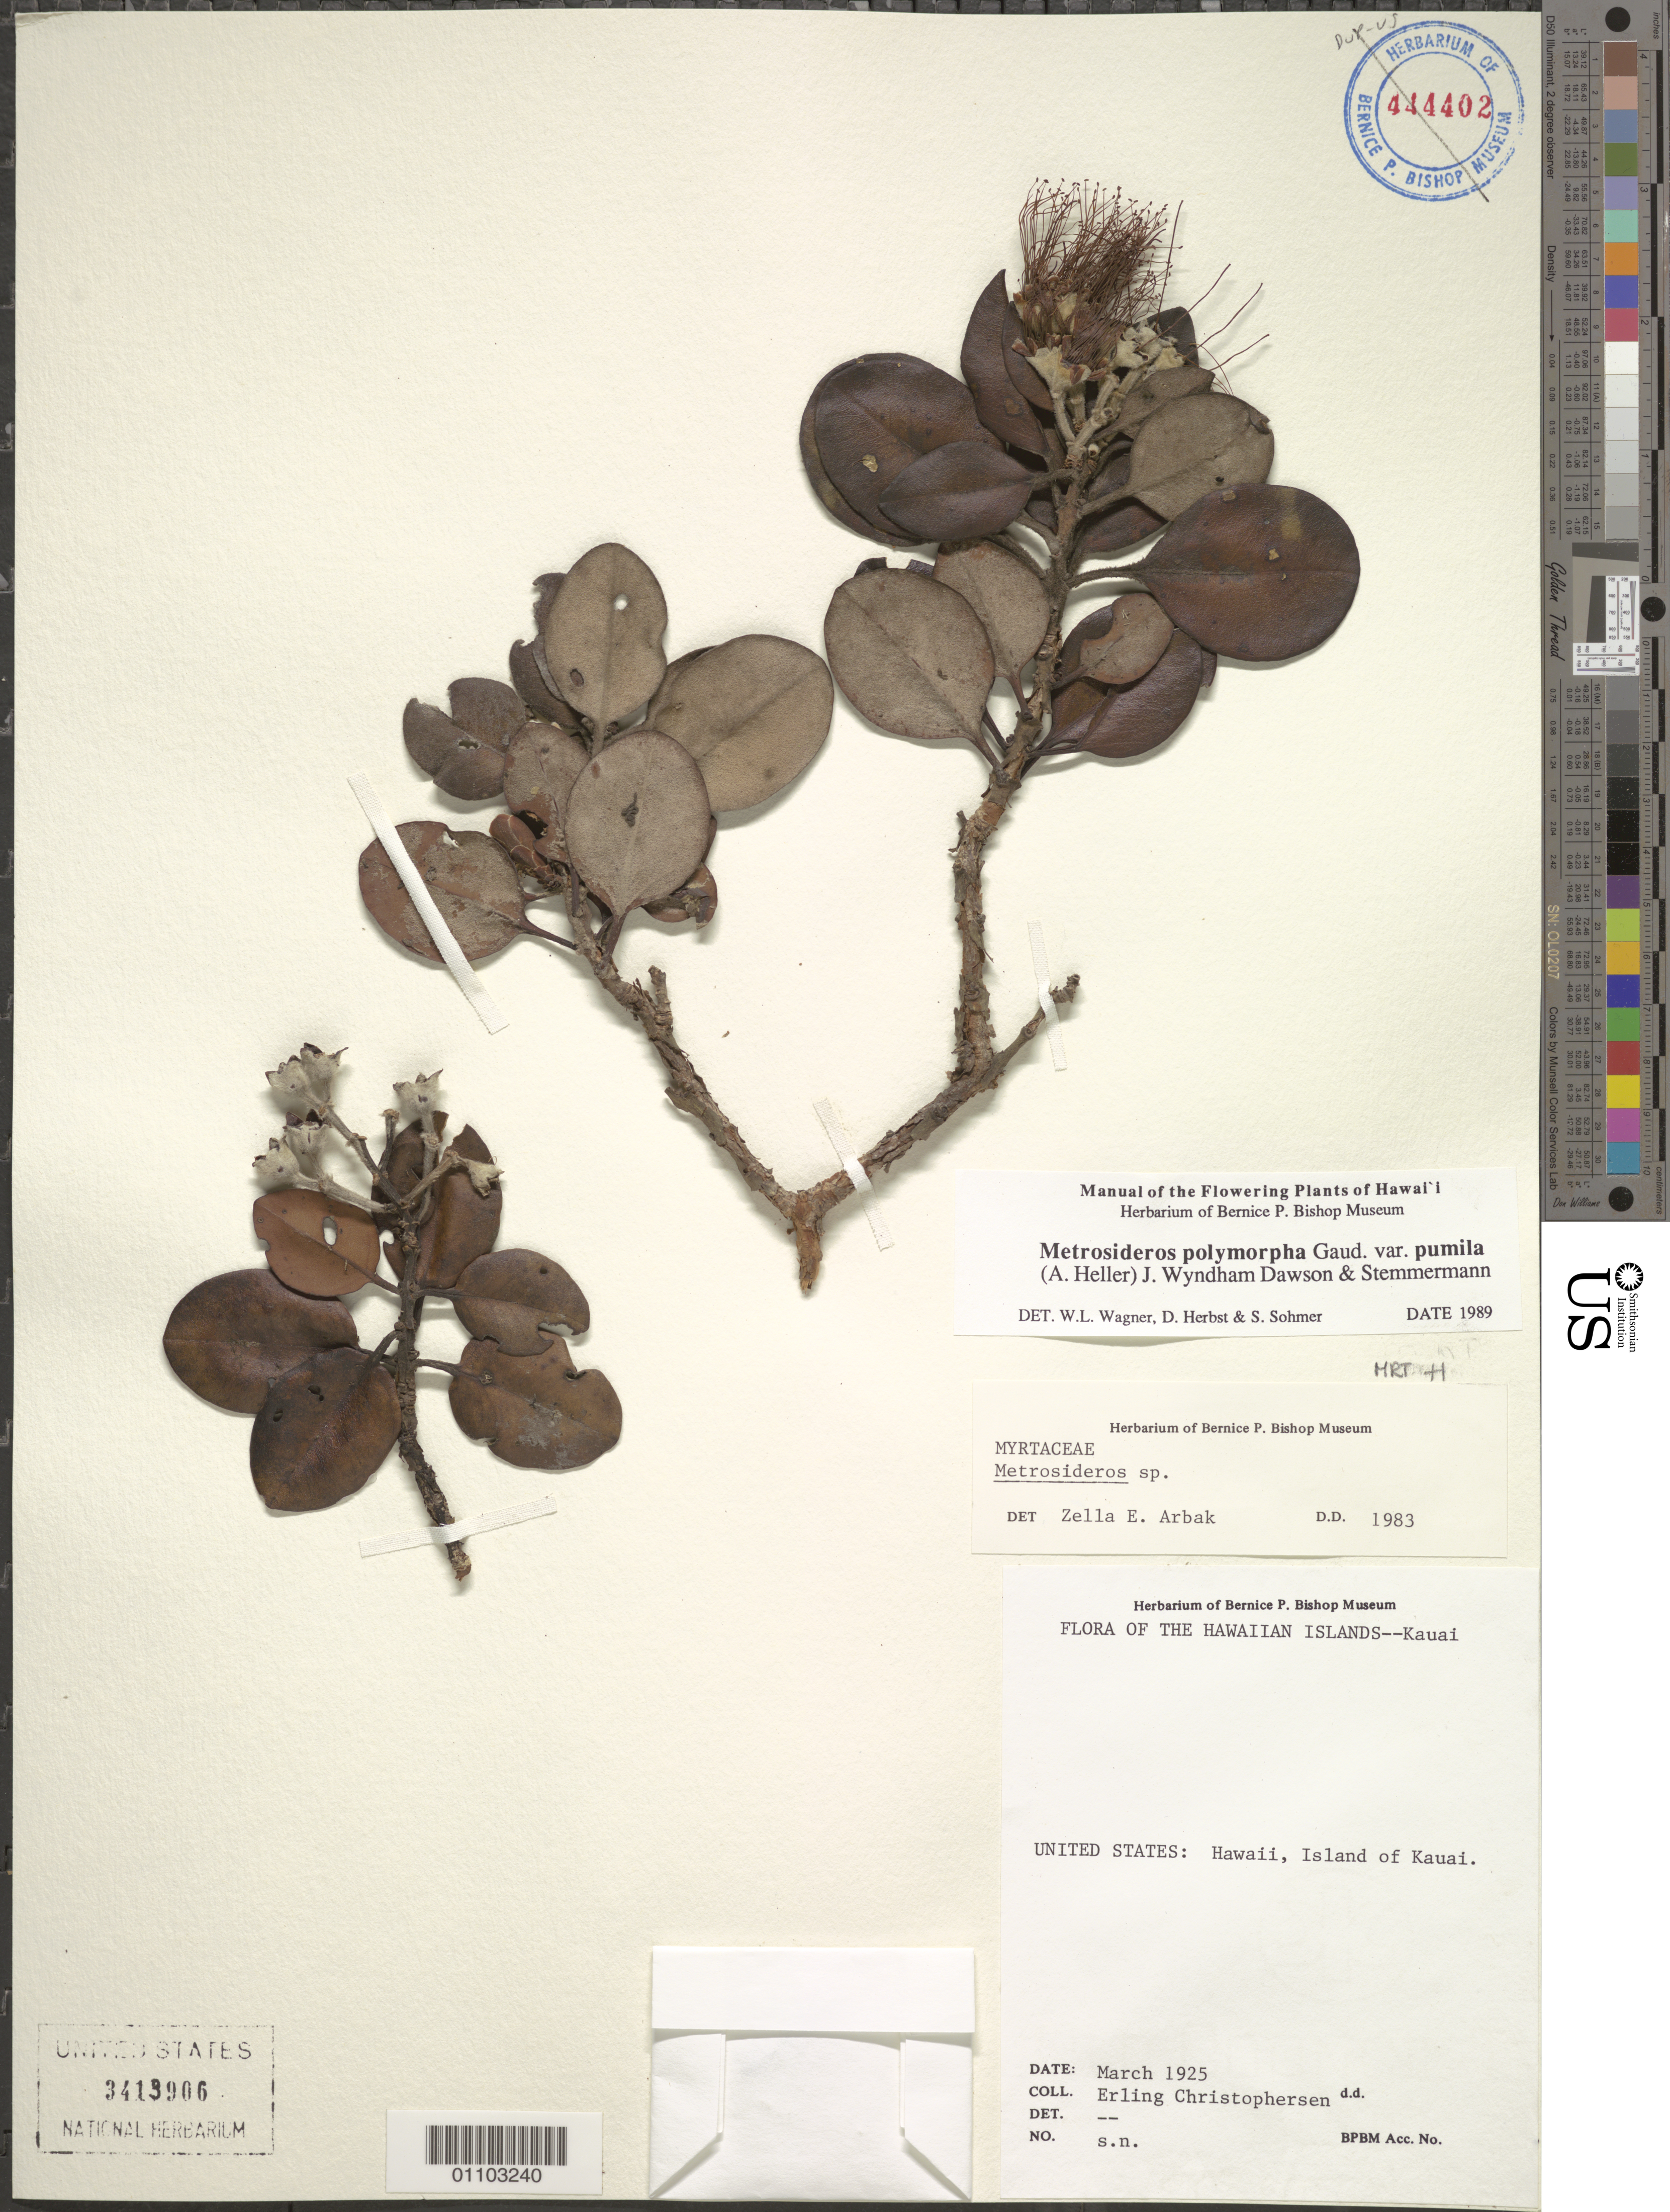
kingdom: Plantae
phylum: Tracheophyta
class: Magnoliopsida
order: Myrtales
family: Myrtaceae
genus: Metrosideros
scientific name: Metrosideros polymorpha var. pumila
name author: (A. Heller) J.W. Dawson & Stemmerm.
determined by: Herbst, D. R.; Sohmer, S. H.; Wagner, W. L.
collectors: E. Christophersen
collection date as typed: Mar 1925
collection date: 1925-03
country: United States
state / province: Hawaii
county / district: Kaui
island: Kaua'i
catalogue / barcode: US 3413906